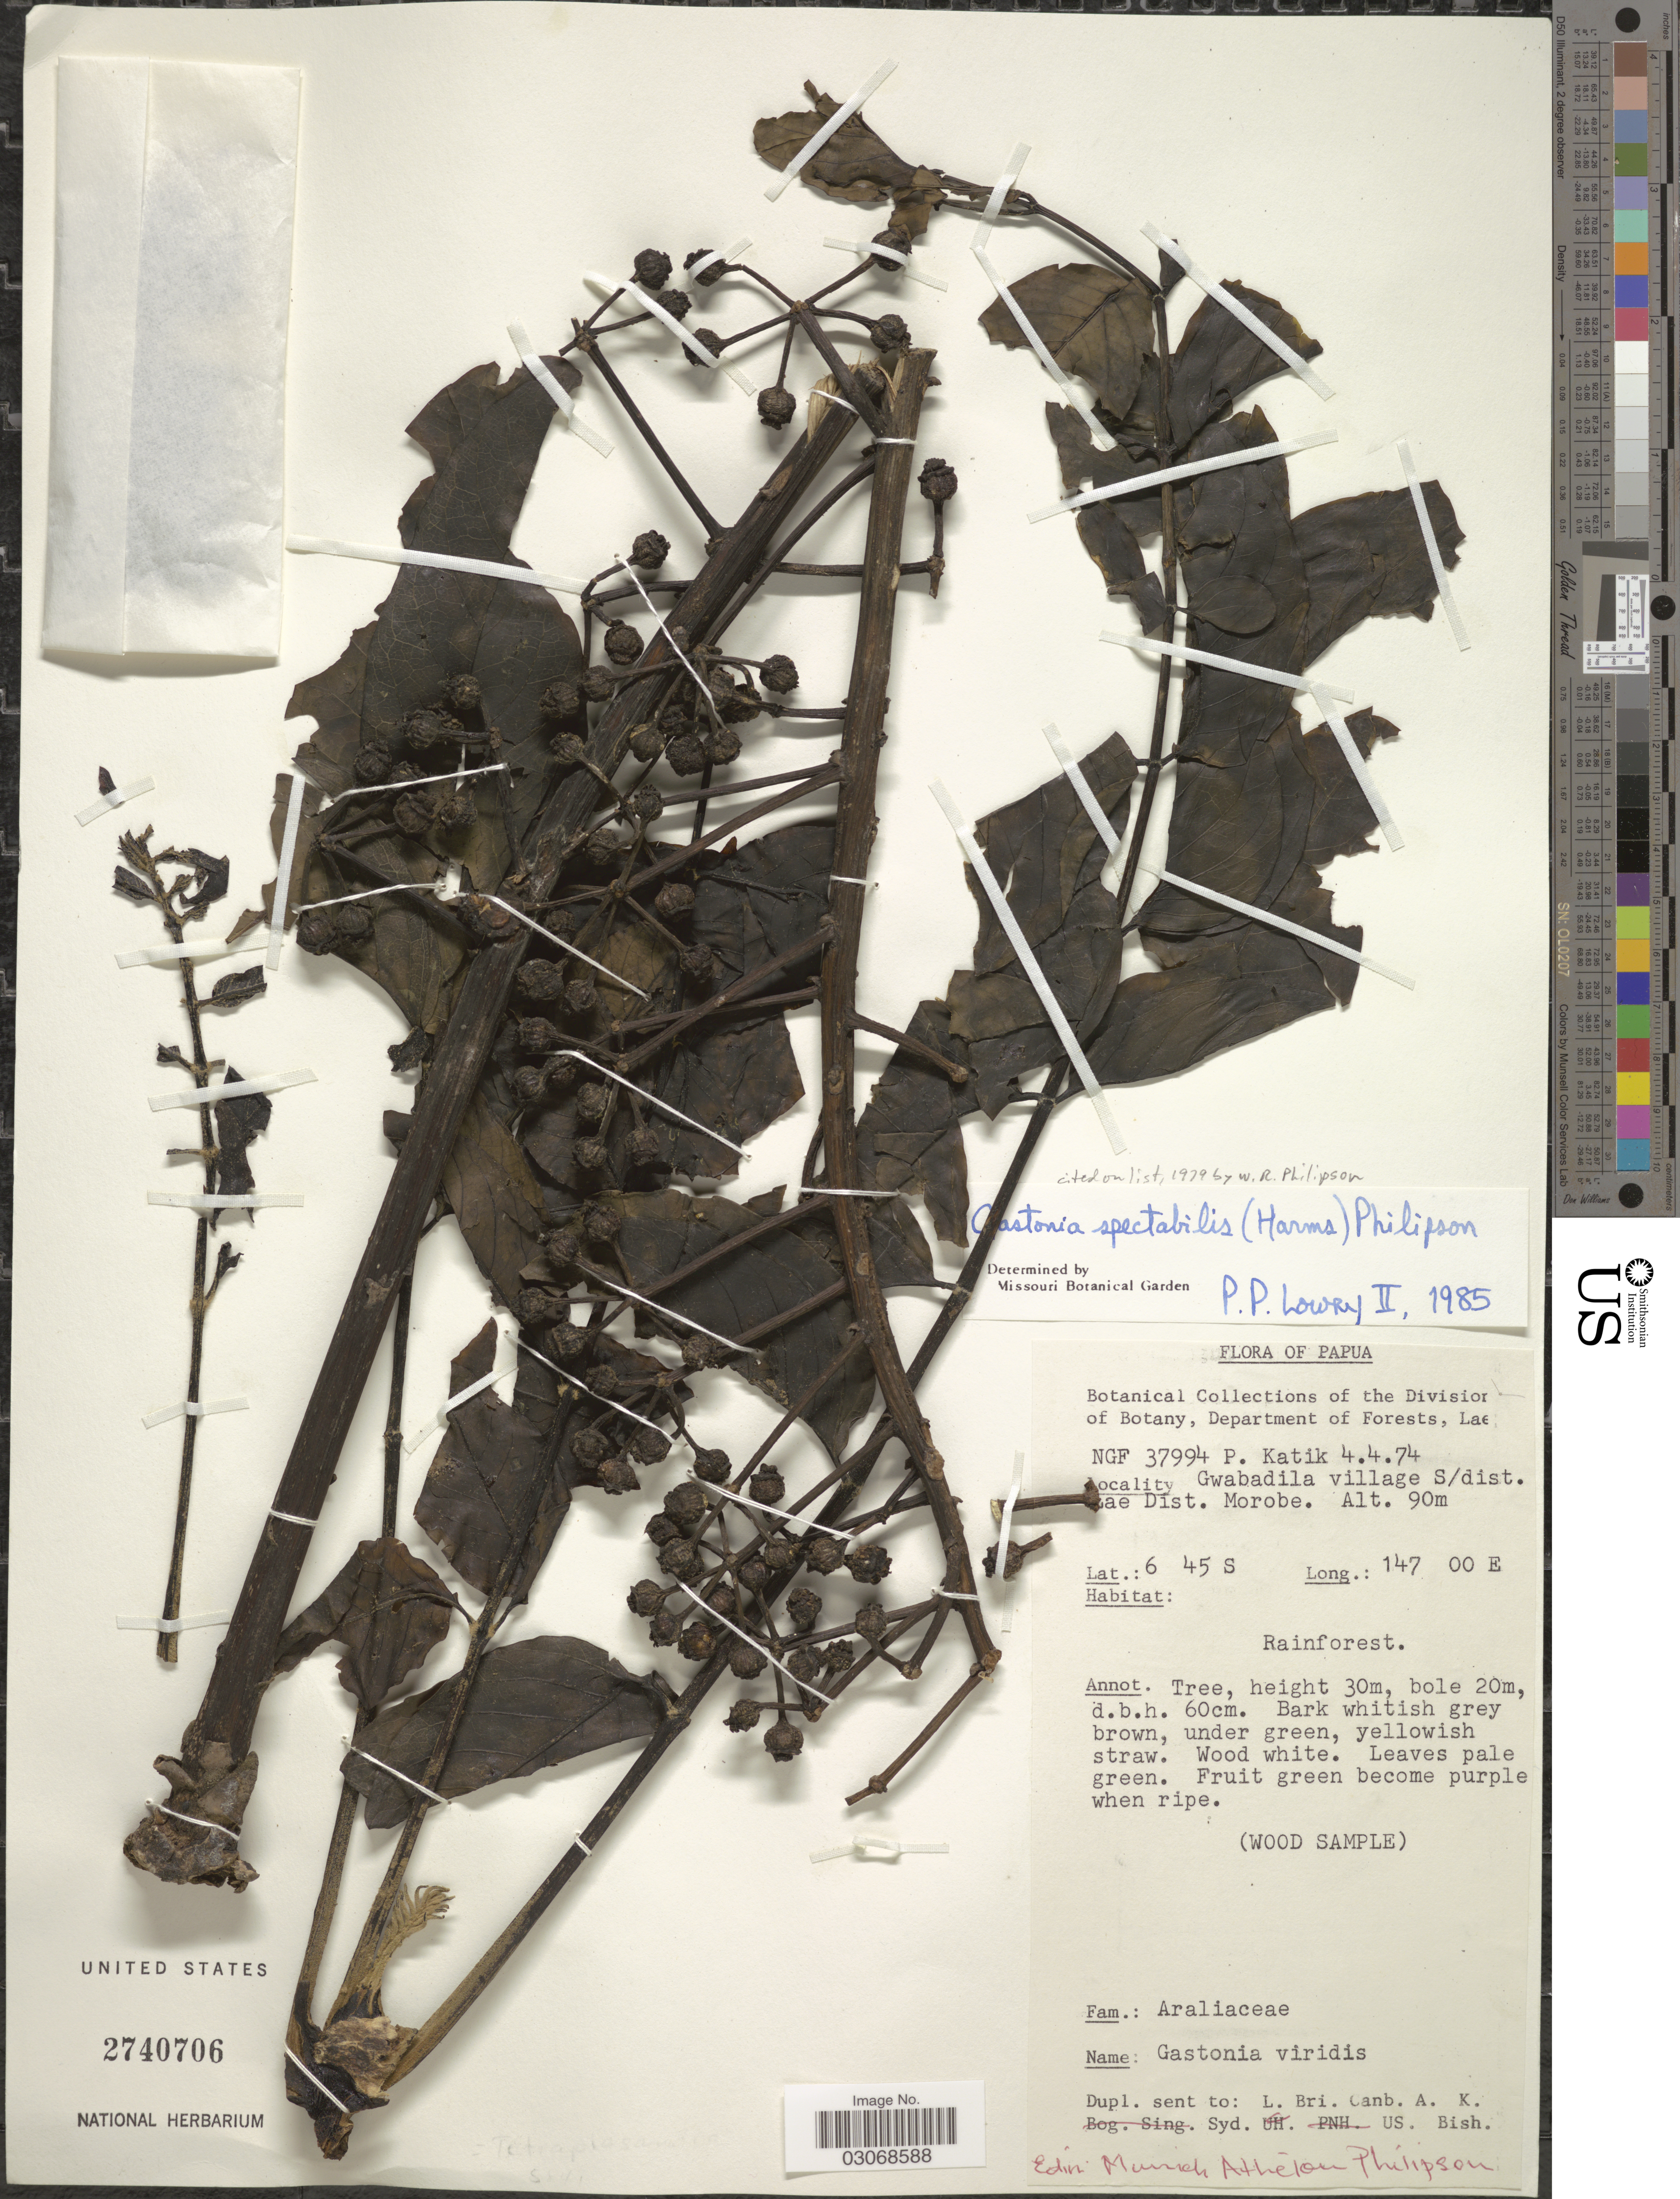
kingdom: Plantae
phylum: Tracheophyta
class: Magnoliopsida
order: Apiales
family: Araliaceae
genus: Gastonia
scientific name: Gastonia spectabilis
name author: (Harms) Philipson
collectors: P. Katik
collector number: NGF 37994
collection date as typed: Transcribed d/m/y: 4/4/74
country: Papua New Guinea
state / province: Morobe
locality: Papua, Gwabadila village S/dist., [illegible text]ae Dist., Morobe.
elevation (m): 90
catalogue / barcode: US 2740706